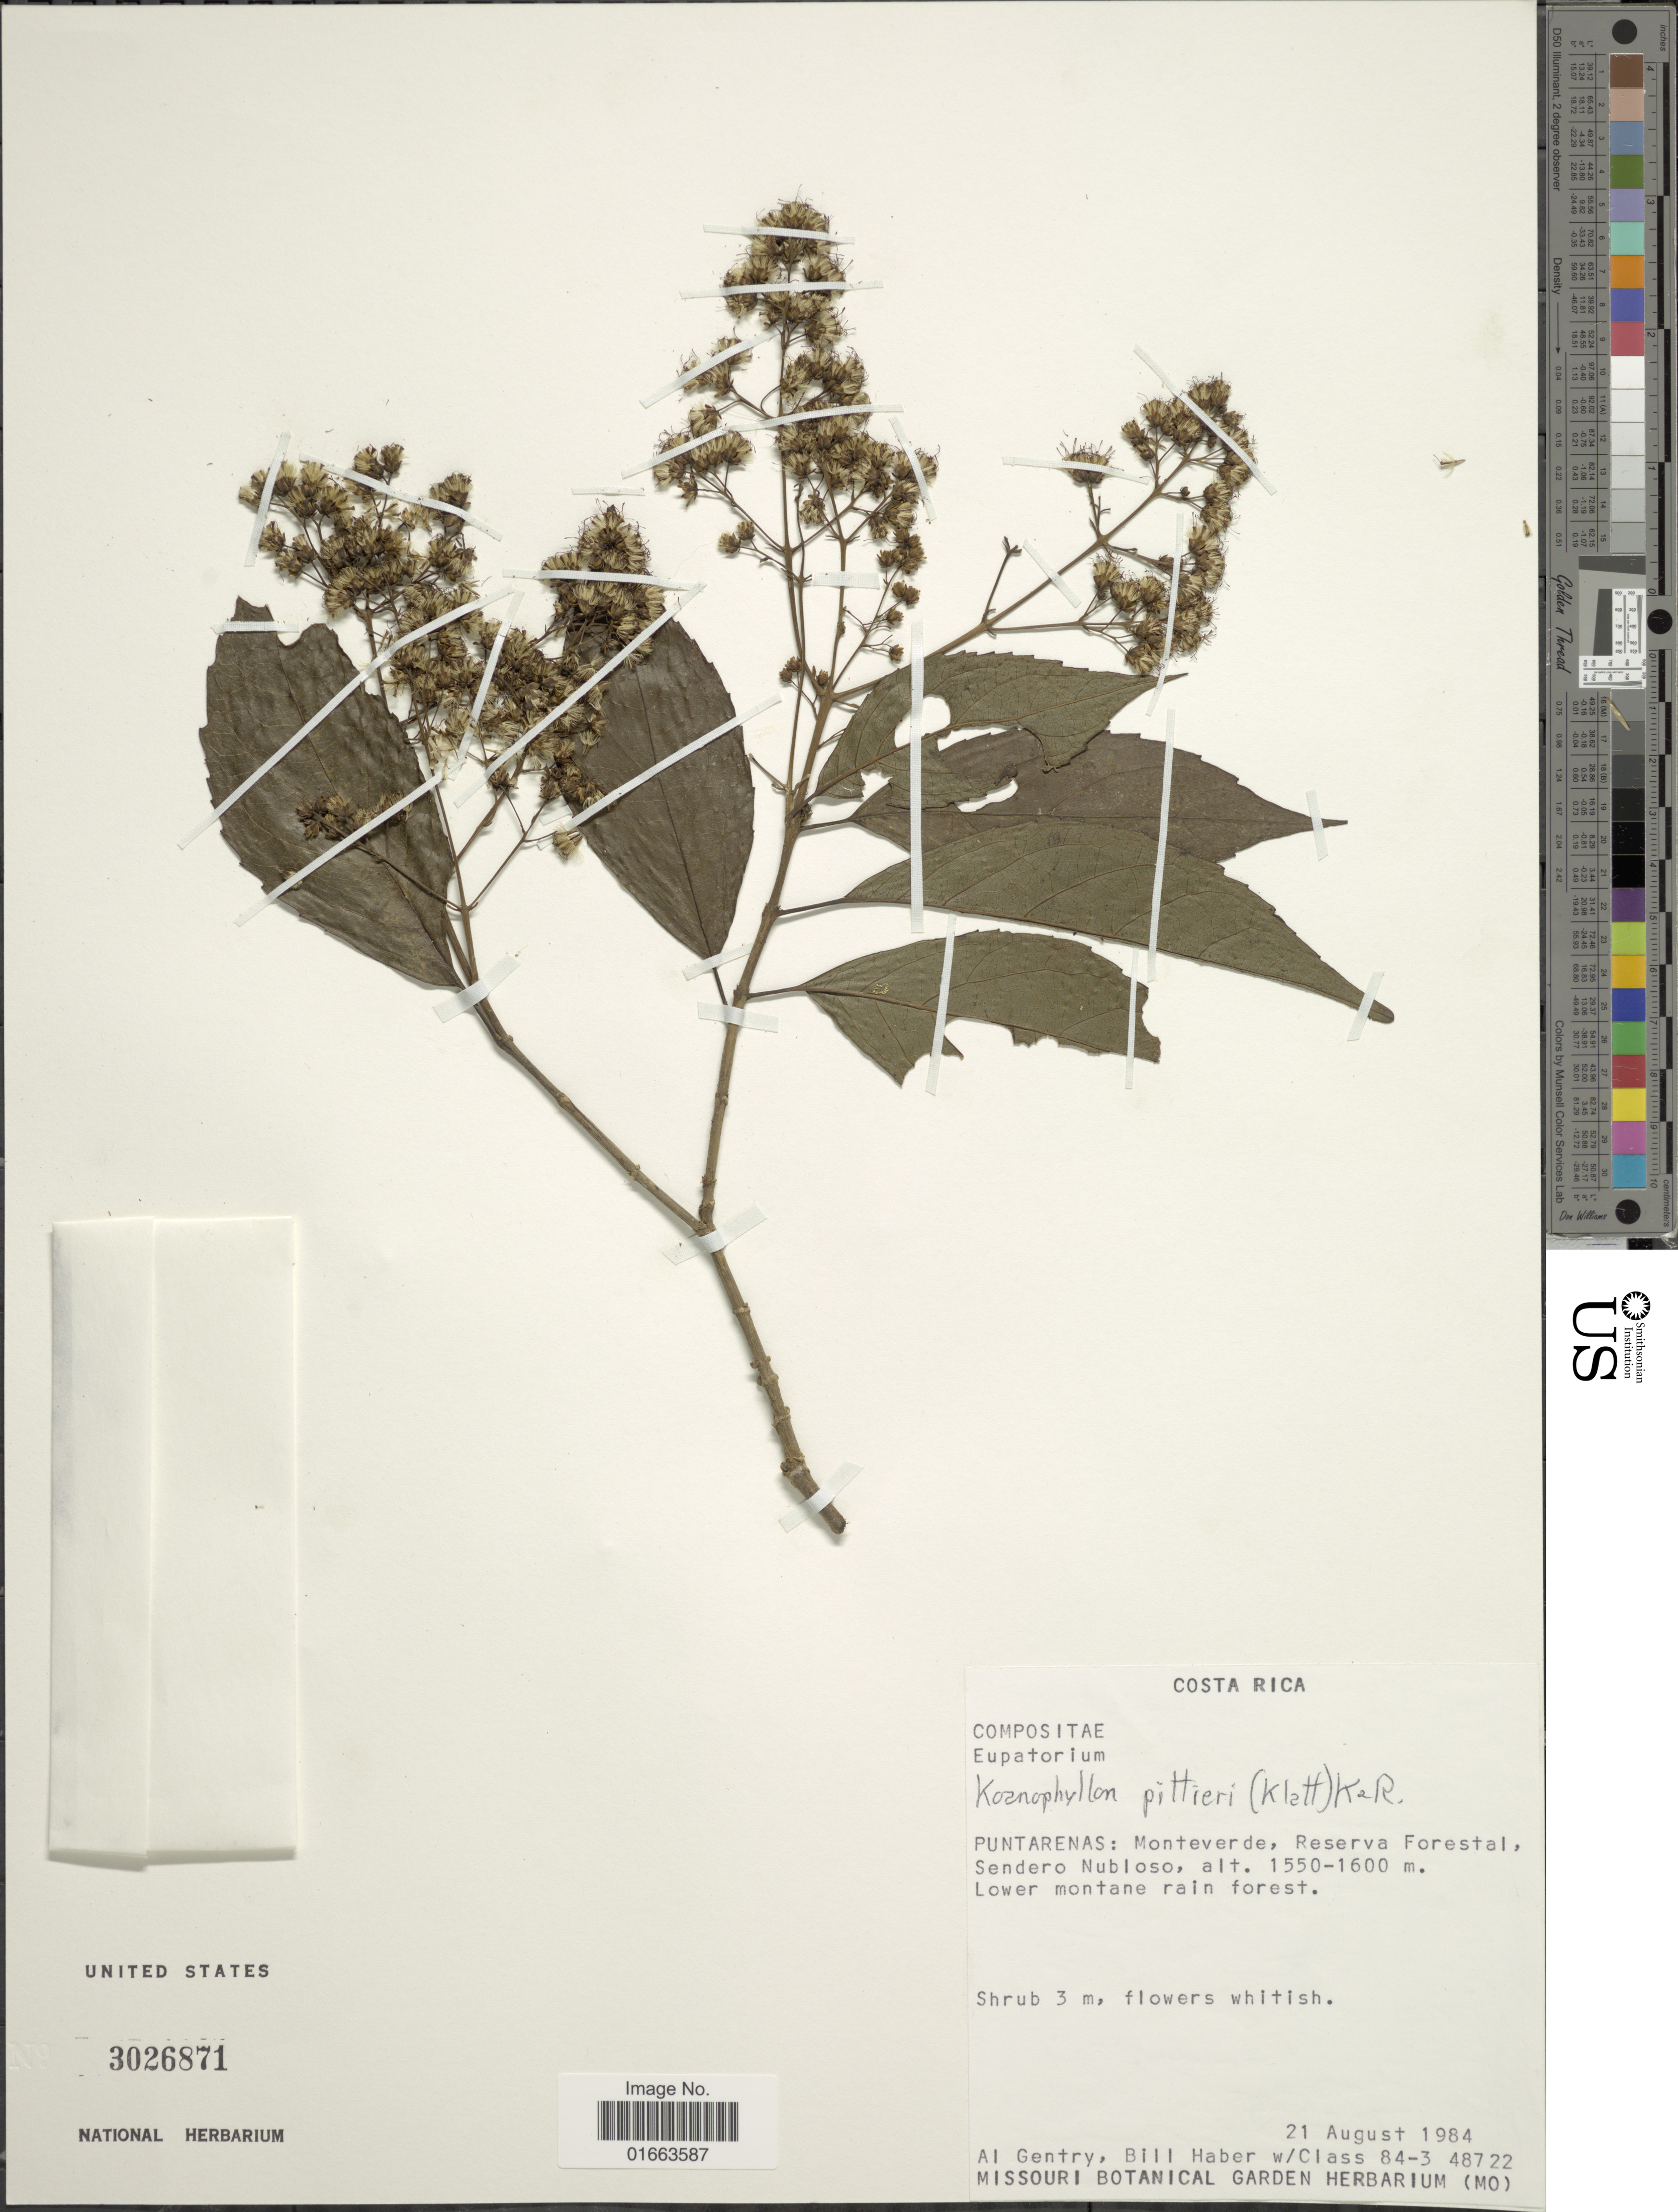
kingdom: Plantae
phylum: Tracheophyta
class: Magnoliopsida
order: Asterales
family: Asteraceae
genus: Koanophyllon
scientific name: Koanophyllon pittieri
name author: (Klatt) R.M. King & H. Rob.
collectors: A. H. Gentry, B. Haber & et al.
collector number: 84-3/48722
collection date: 1984-08-21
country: Costa Rica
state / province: Puntarenas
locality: Monteverde, Reserva Forestal, Sendero Nubloso, lower montane rain forest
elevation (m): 1550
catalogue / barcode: US 3026871